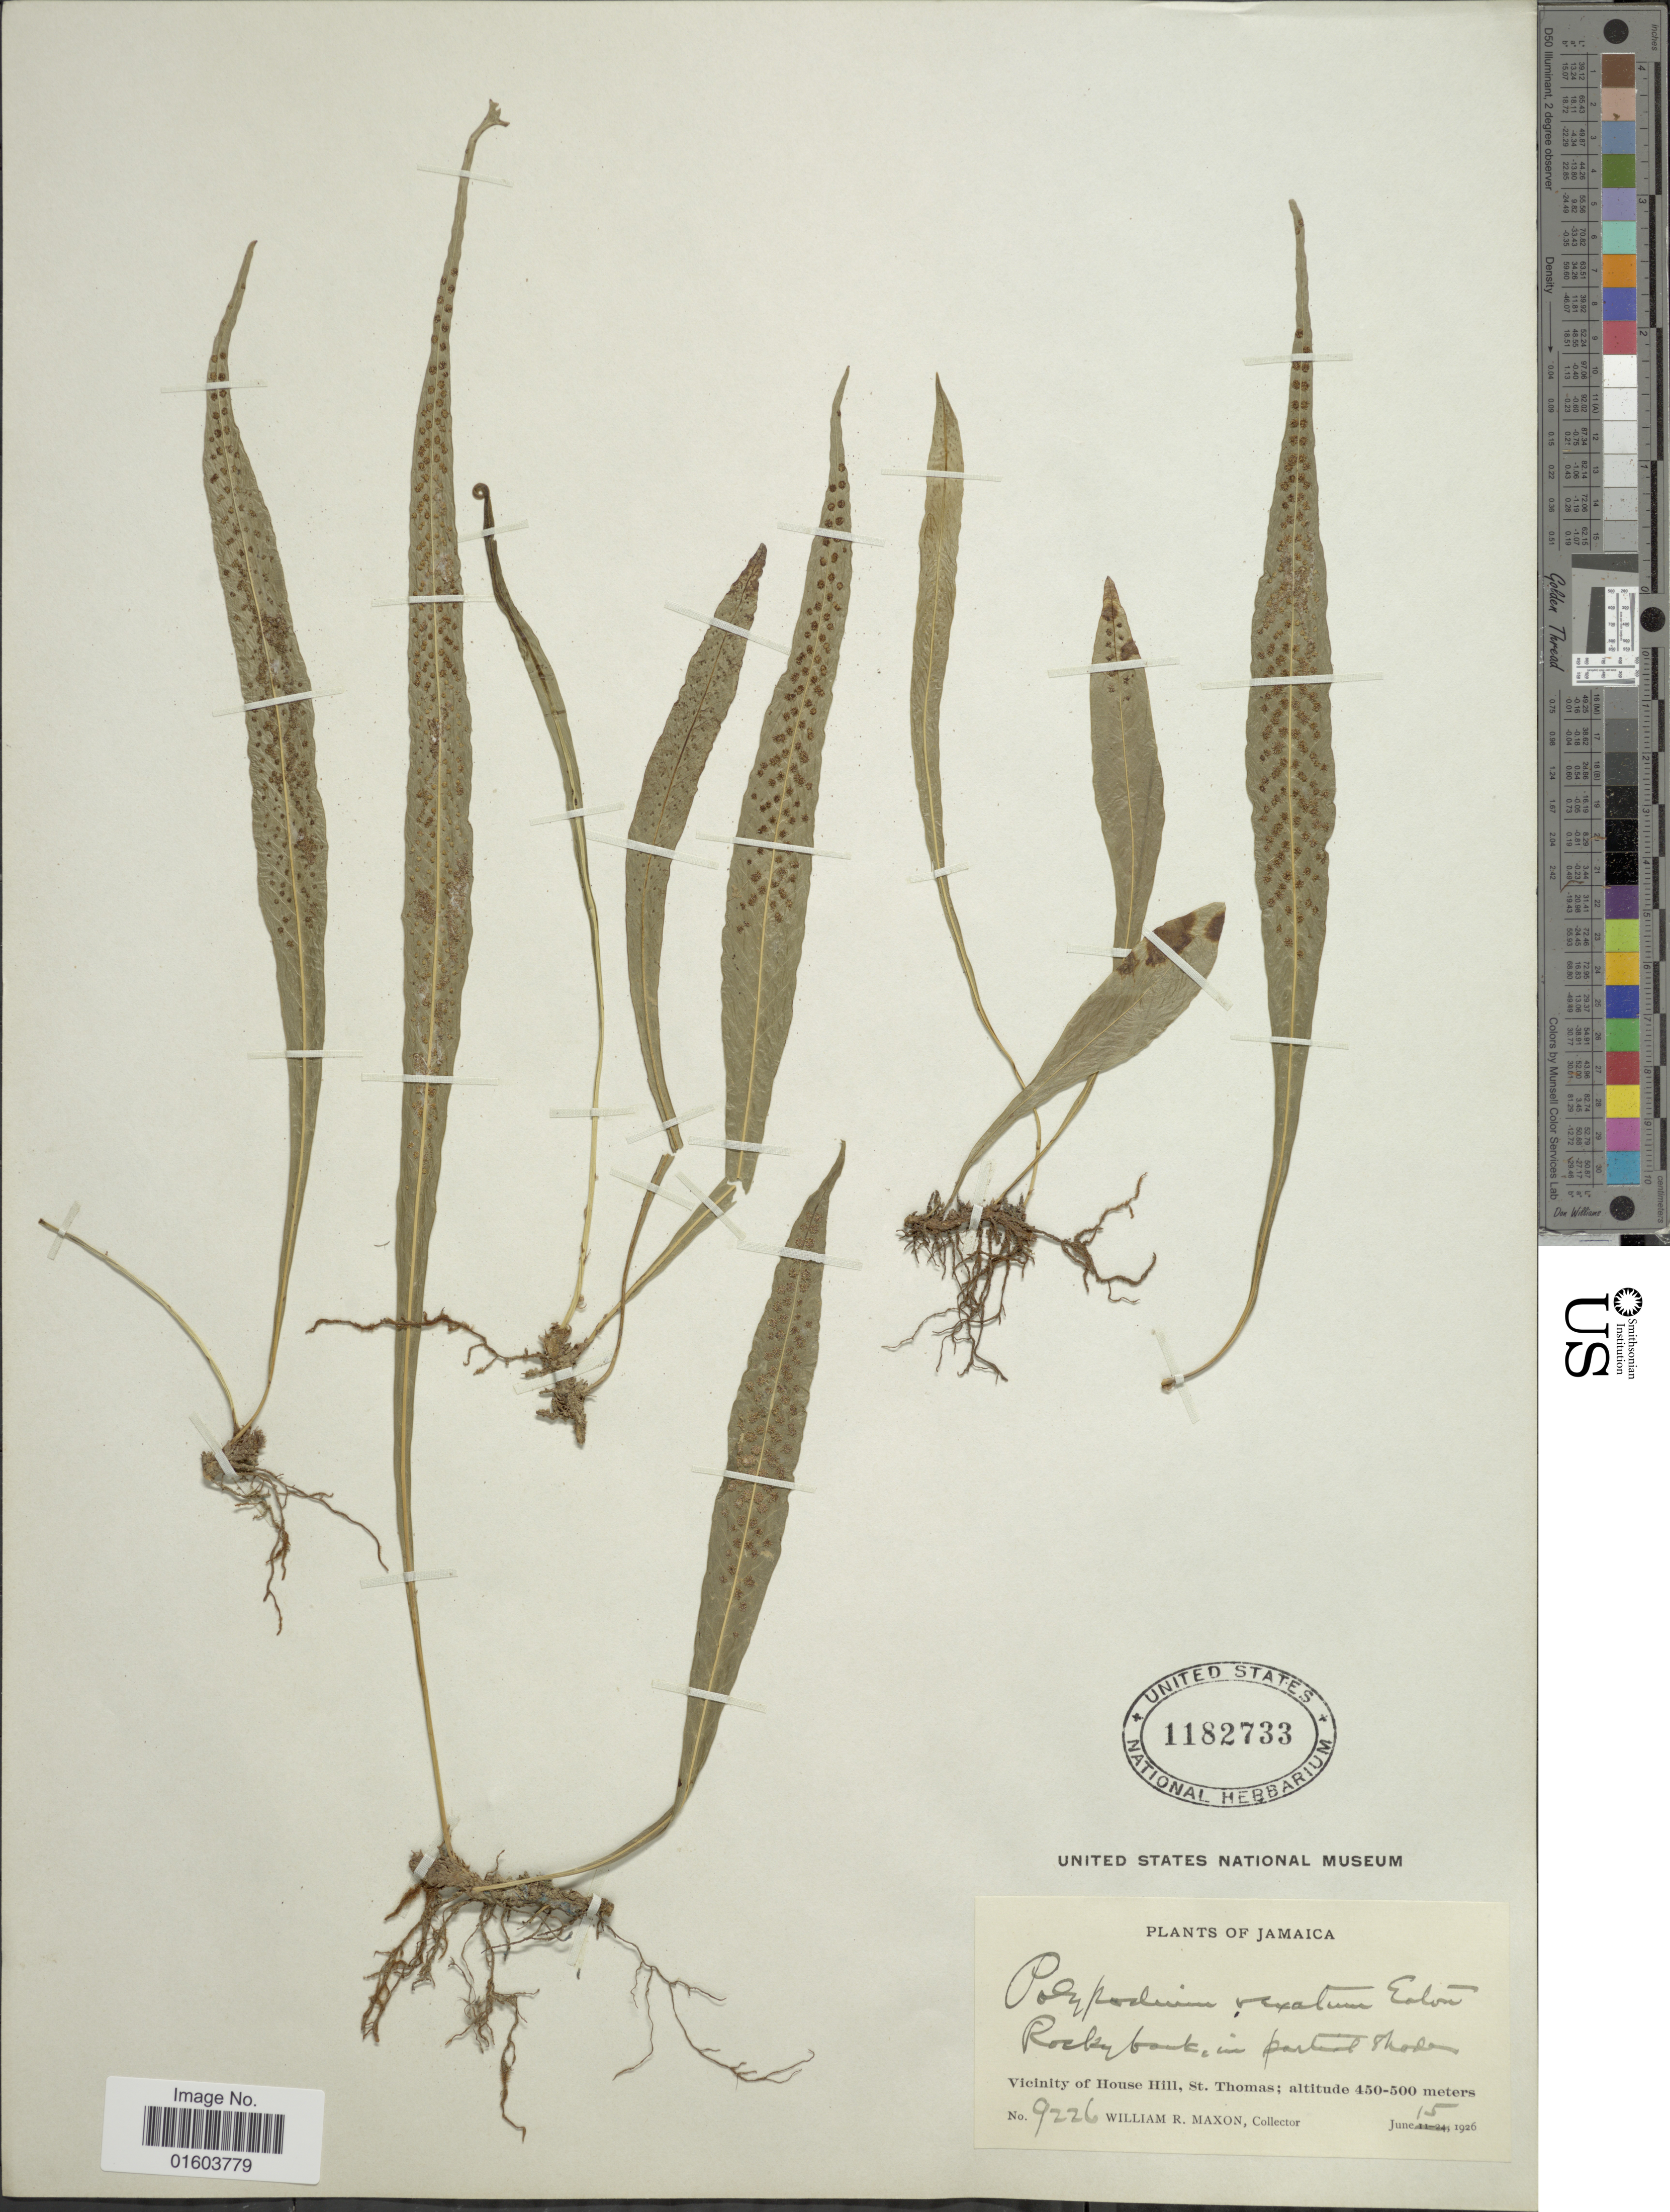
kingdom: Plantae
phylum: Tracheophyta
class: Polypodiopsida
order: Polypodiales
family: Polypodiaceae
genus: Campyloneurum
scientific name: Campyloneurum vexatum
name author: Ching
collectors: W. R. Maxon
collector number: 9226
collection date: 1926-06-15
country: Jamaica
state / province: Saint Thomas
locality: Jamaica, Vicinity of House Hill, St. Thomas.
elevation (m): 450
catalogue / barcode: US 1182733